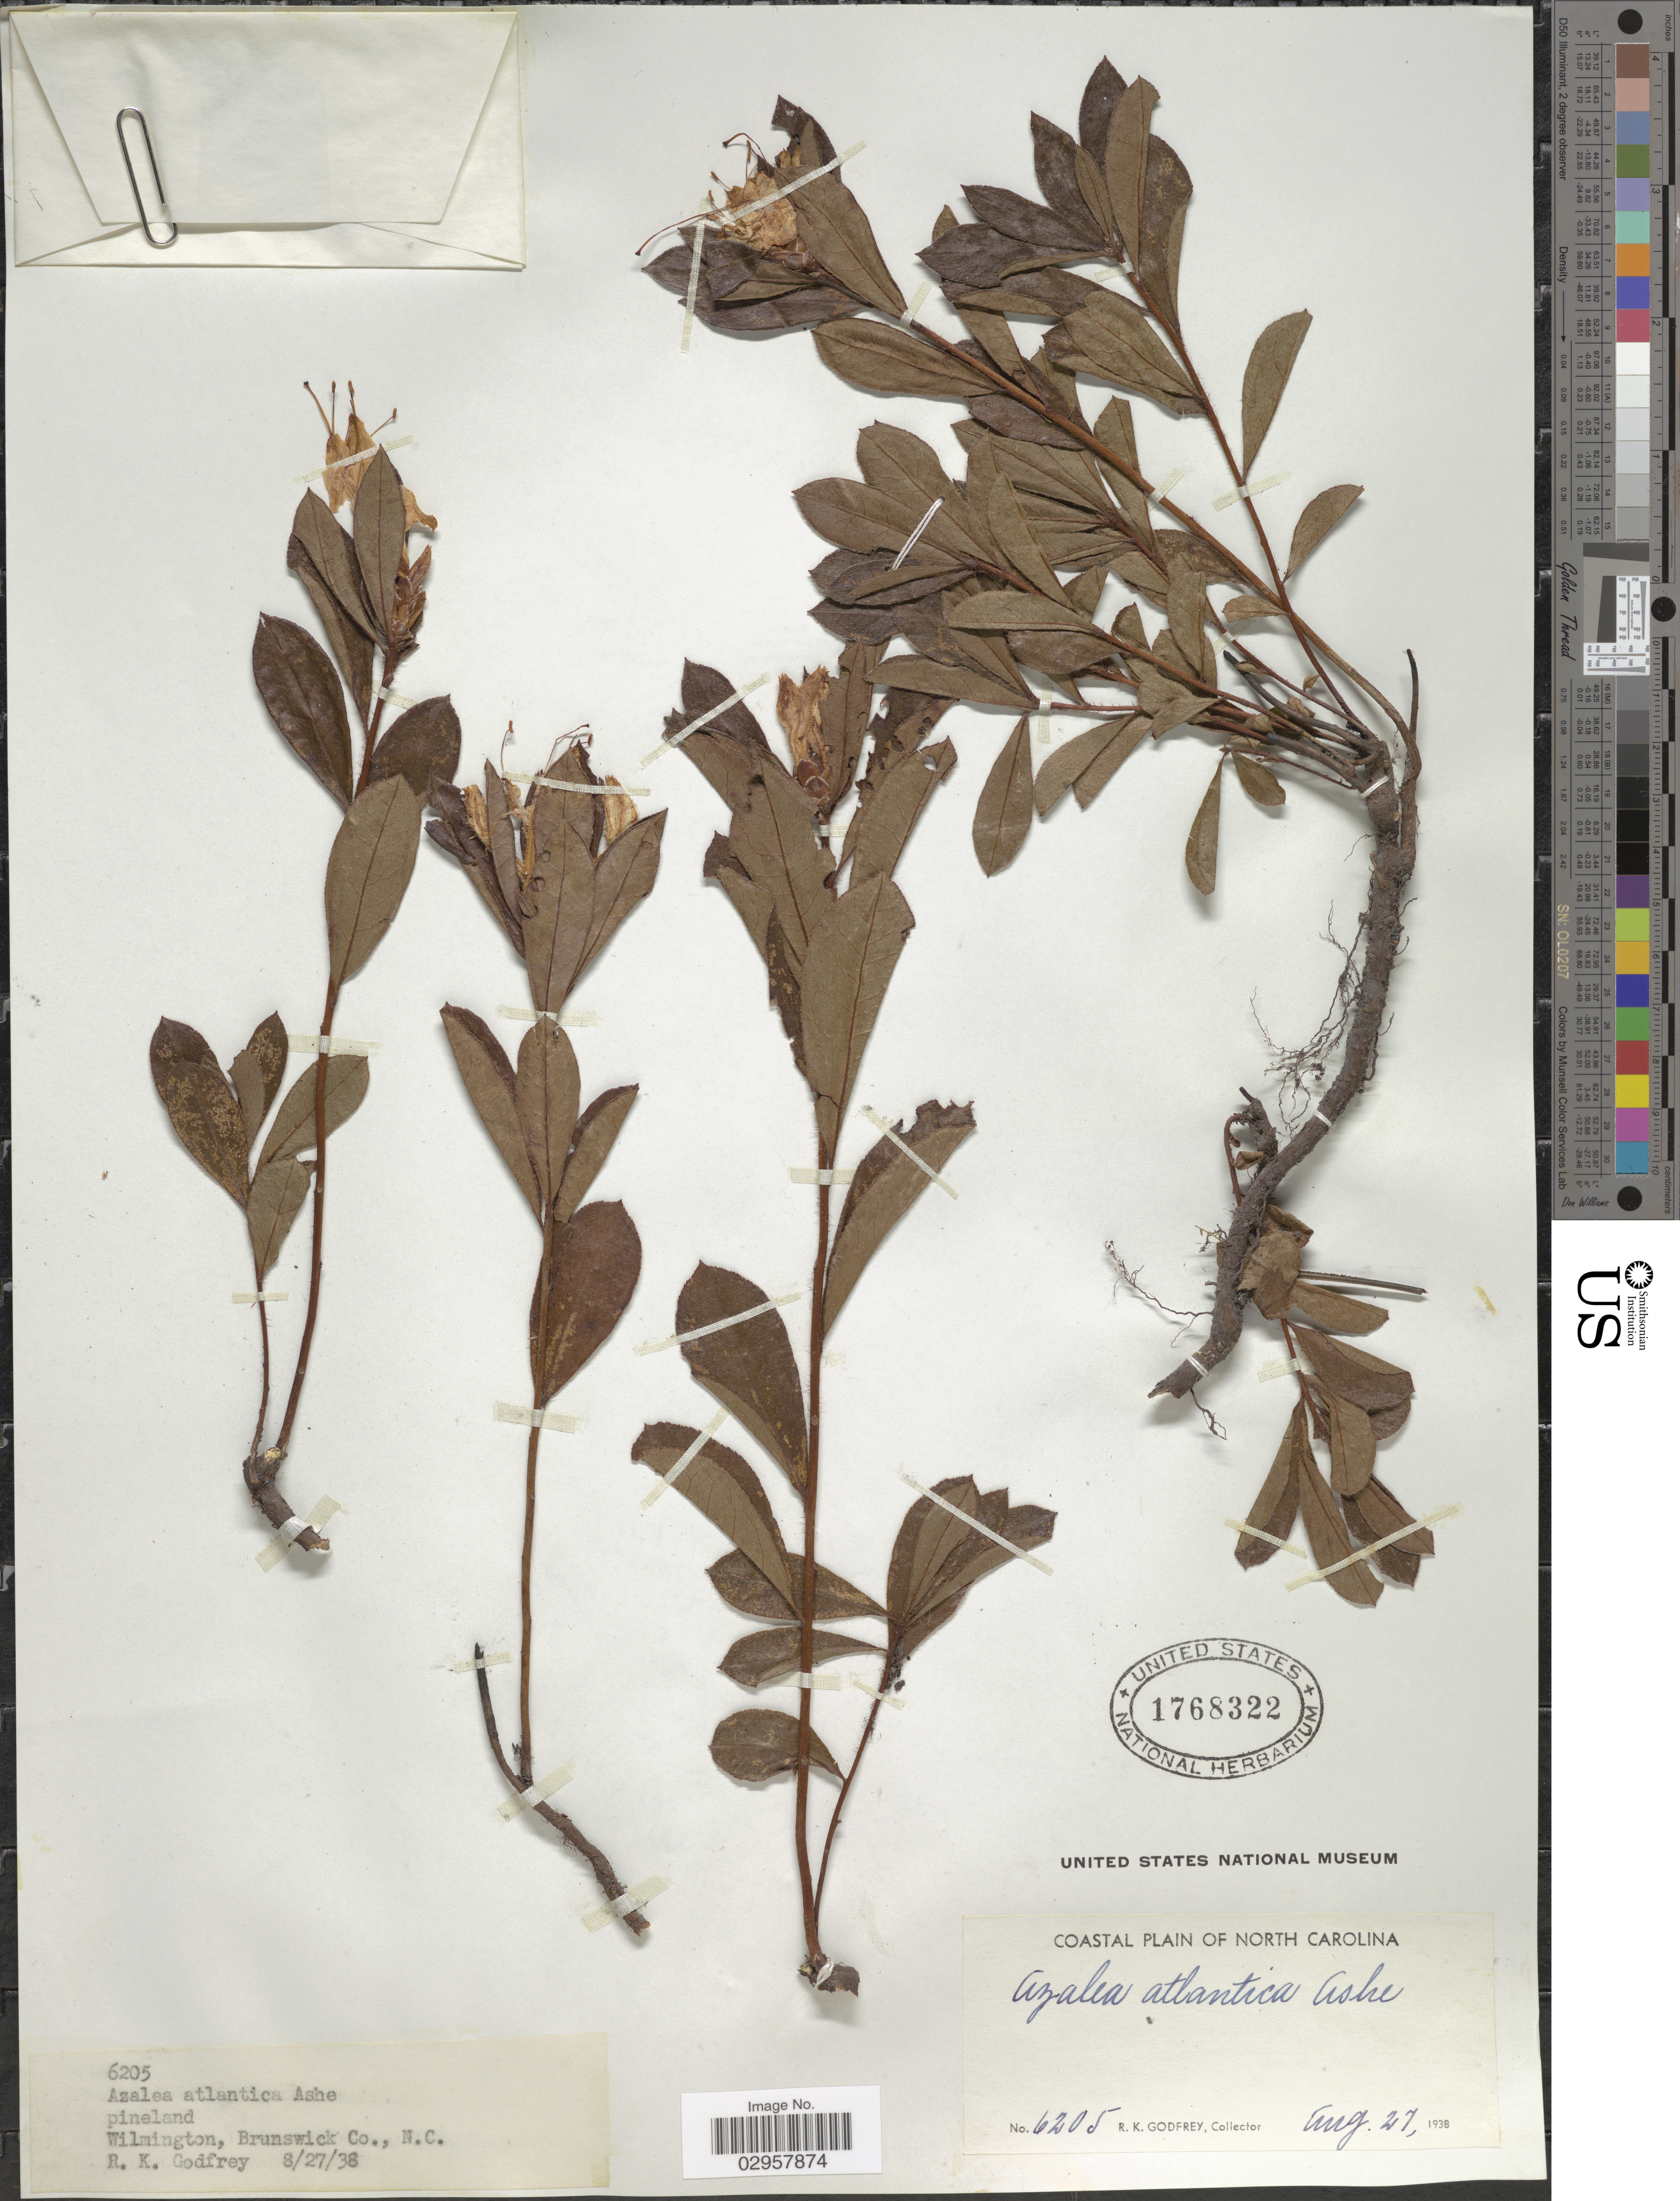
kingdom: Plantae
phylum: Tracheophyta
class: Magnoliopsida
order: Ericales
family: Ericaceae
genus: Rhododendron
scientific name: Rhododendron atlanticum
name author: (Ashe) Rehder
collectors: R. K. Godfrey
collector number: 6205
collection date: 1938-08-27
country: United States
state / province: North Carolina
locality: Coastal Plain of North Carolina. Wilmington, Brunswick Co.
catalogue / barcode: US 1768322